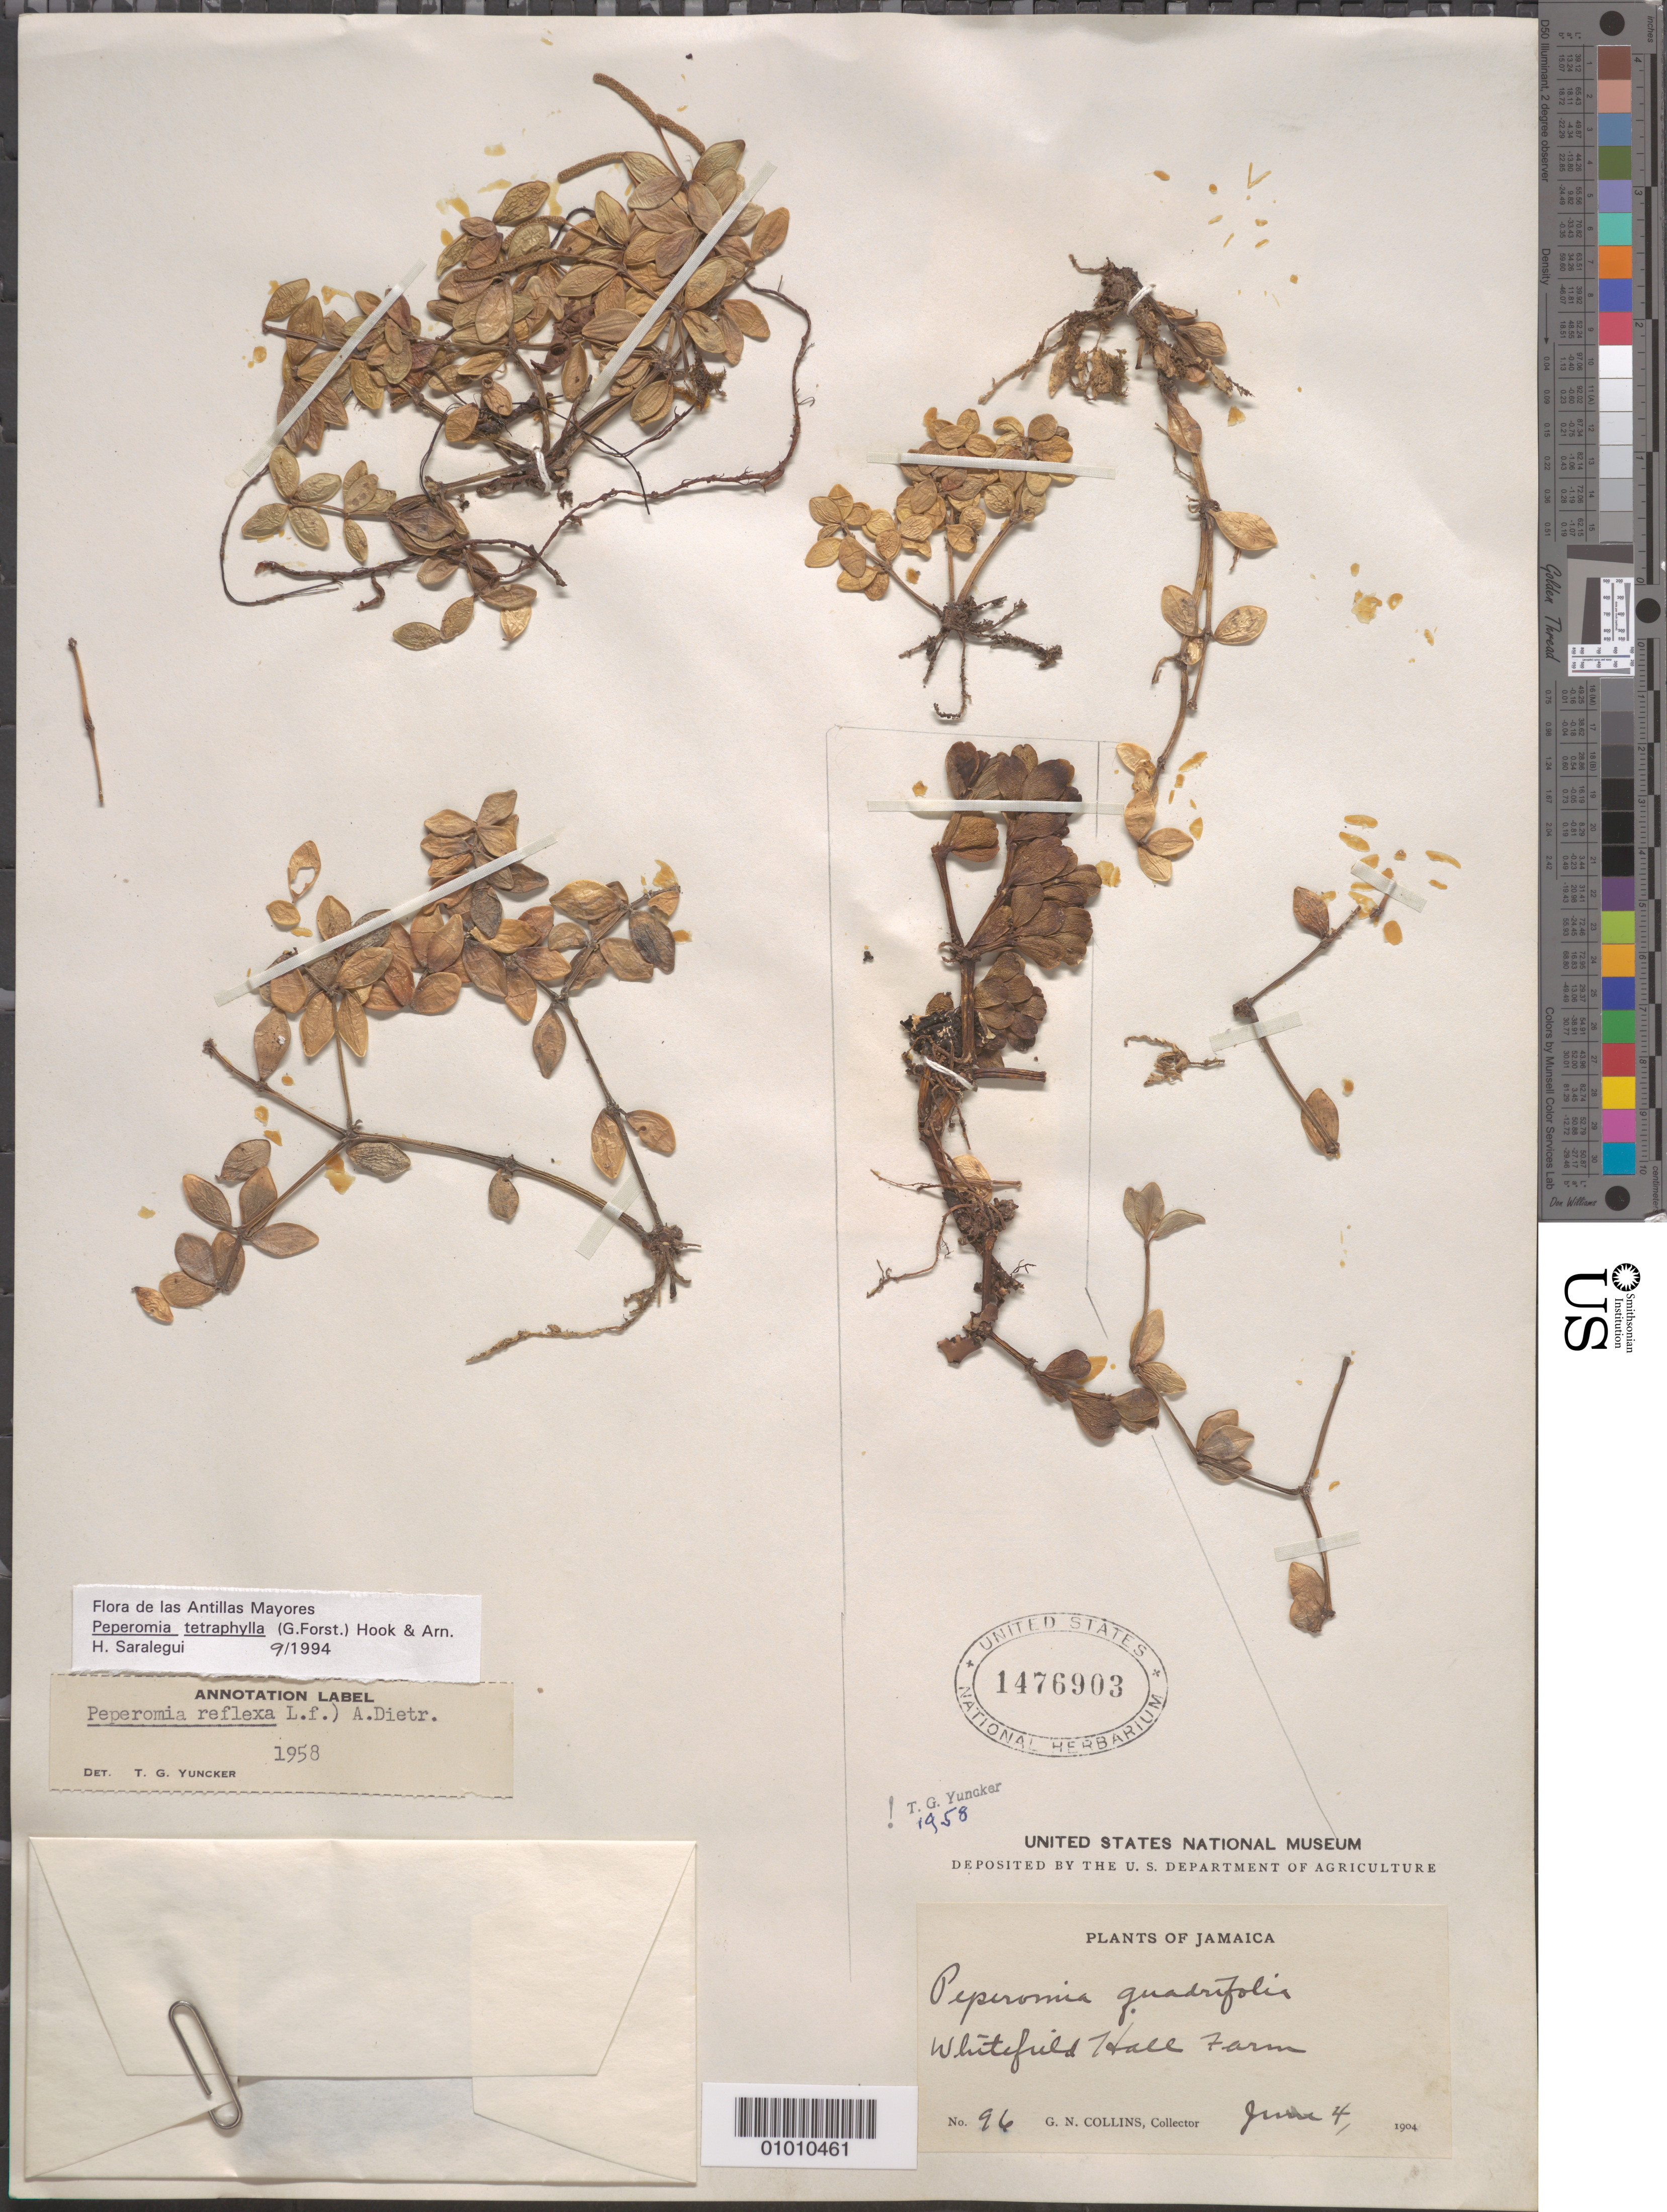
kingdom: Plantae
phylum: Tracheophyta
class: Magnoliopsida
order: Piperales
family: Piperaceae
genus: Peperomia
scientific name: Peperomia reflexa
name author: (L. f.) A. Dietr.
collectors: G. Collins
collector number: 96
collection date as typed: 04 Jun 1904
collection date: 1904-06-04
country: Jamaica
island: Jamaica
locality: Whitefield Hall Farm.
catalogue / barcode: US 1476903